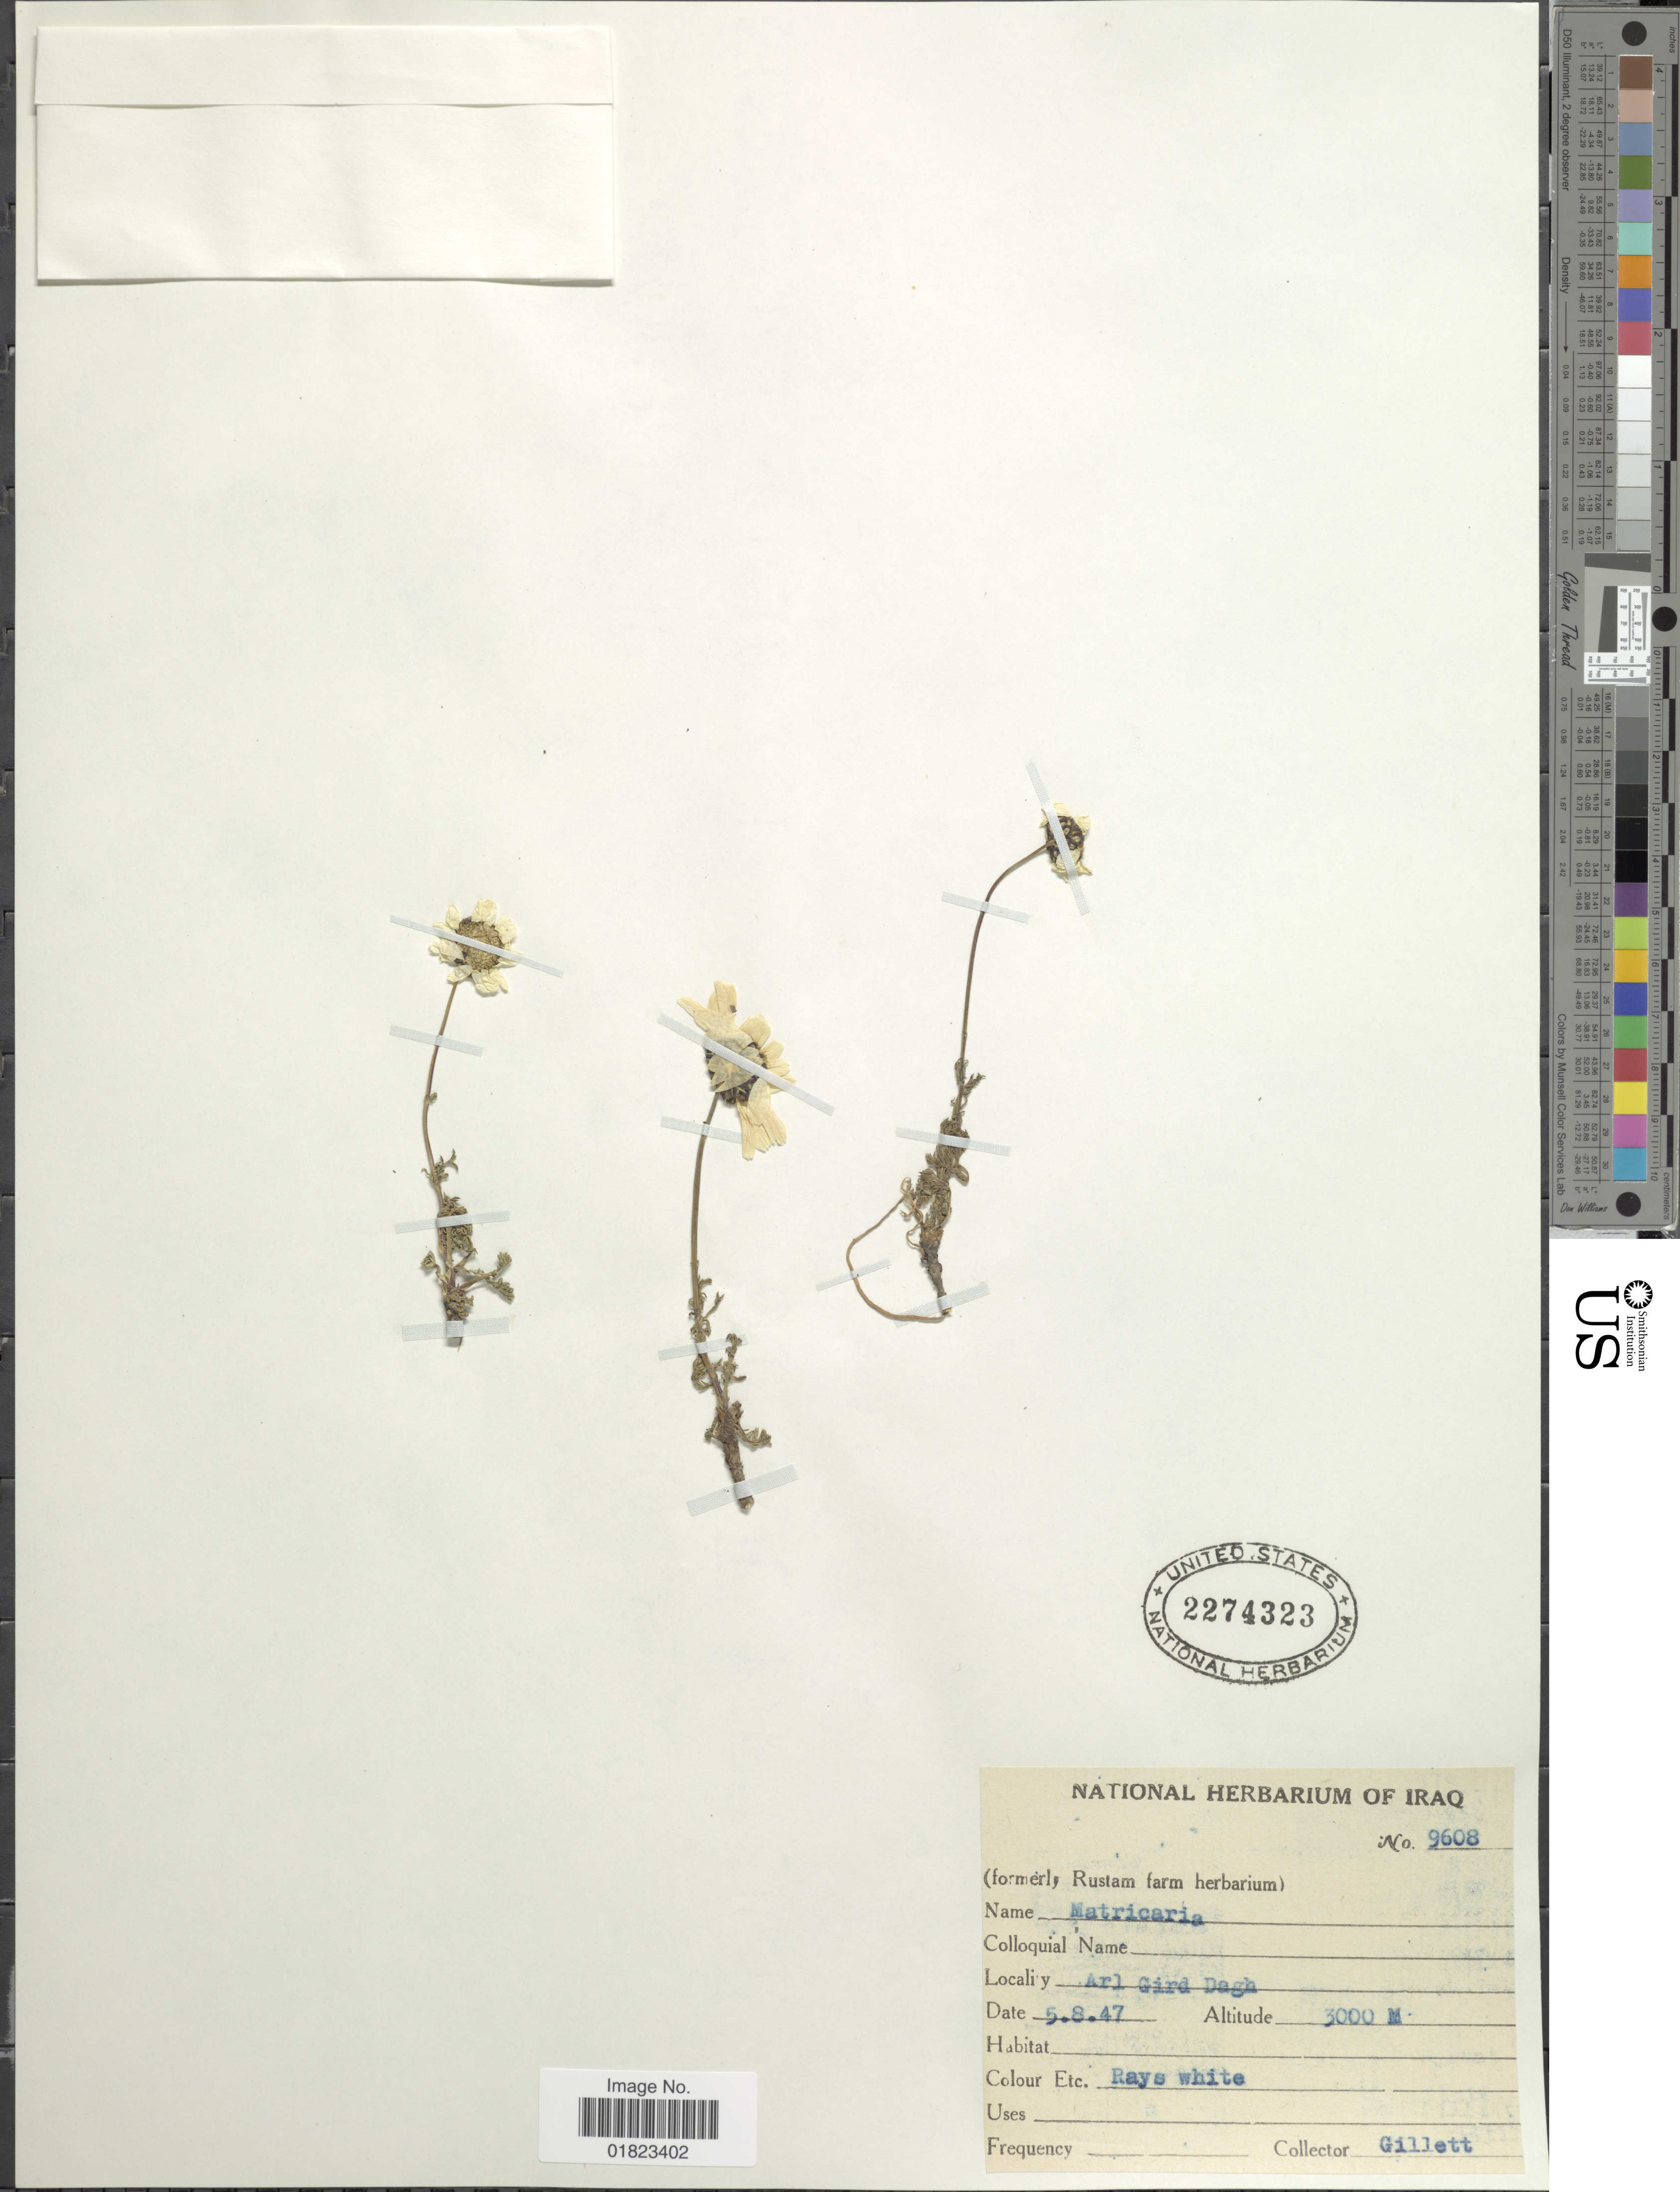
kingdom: Plantae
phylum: Tracheophyta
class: Magnoliopsida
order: Asterales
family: Asteraceae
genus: Matricaria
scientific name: Matricaria sp.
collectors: Gillett, --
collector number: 9608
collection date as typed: Transcribed d/m/y: 5/8/47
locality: Arl Gird Dagh.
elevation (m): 3000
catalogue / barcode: US 2274323